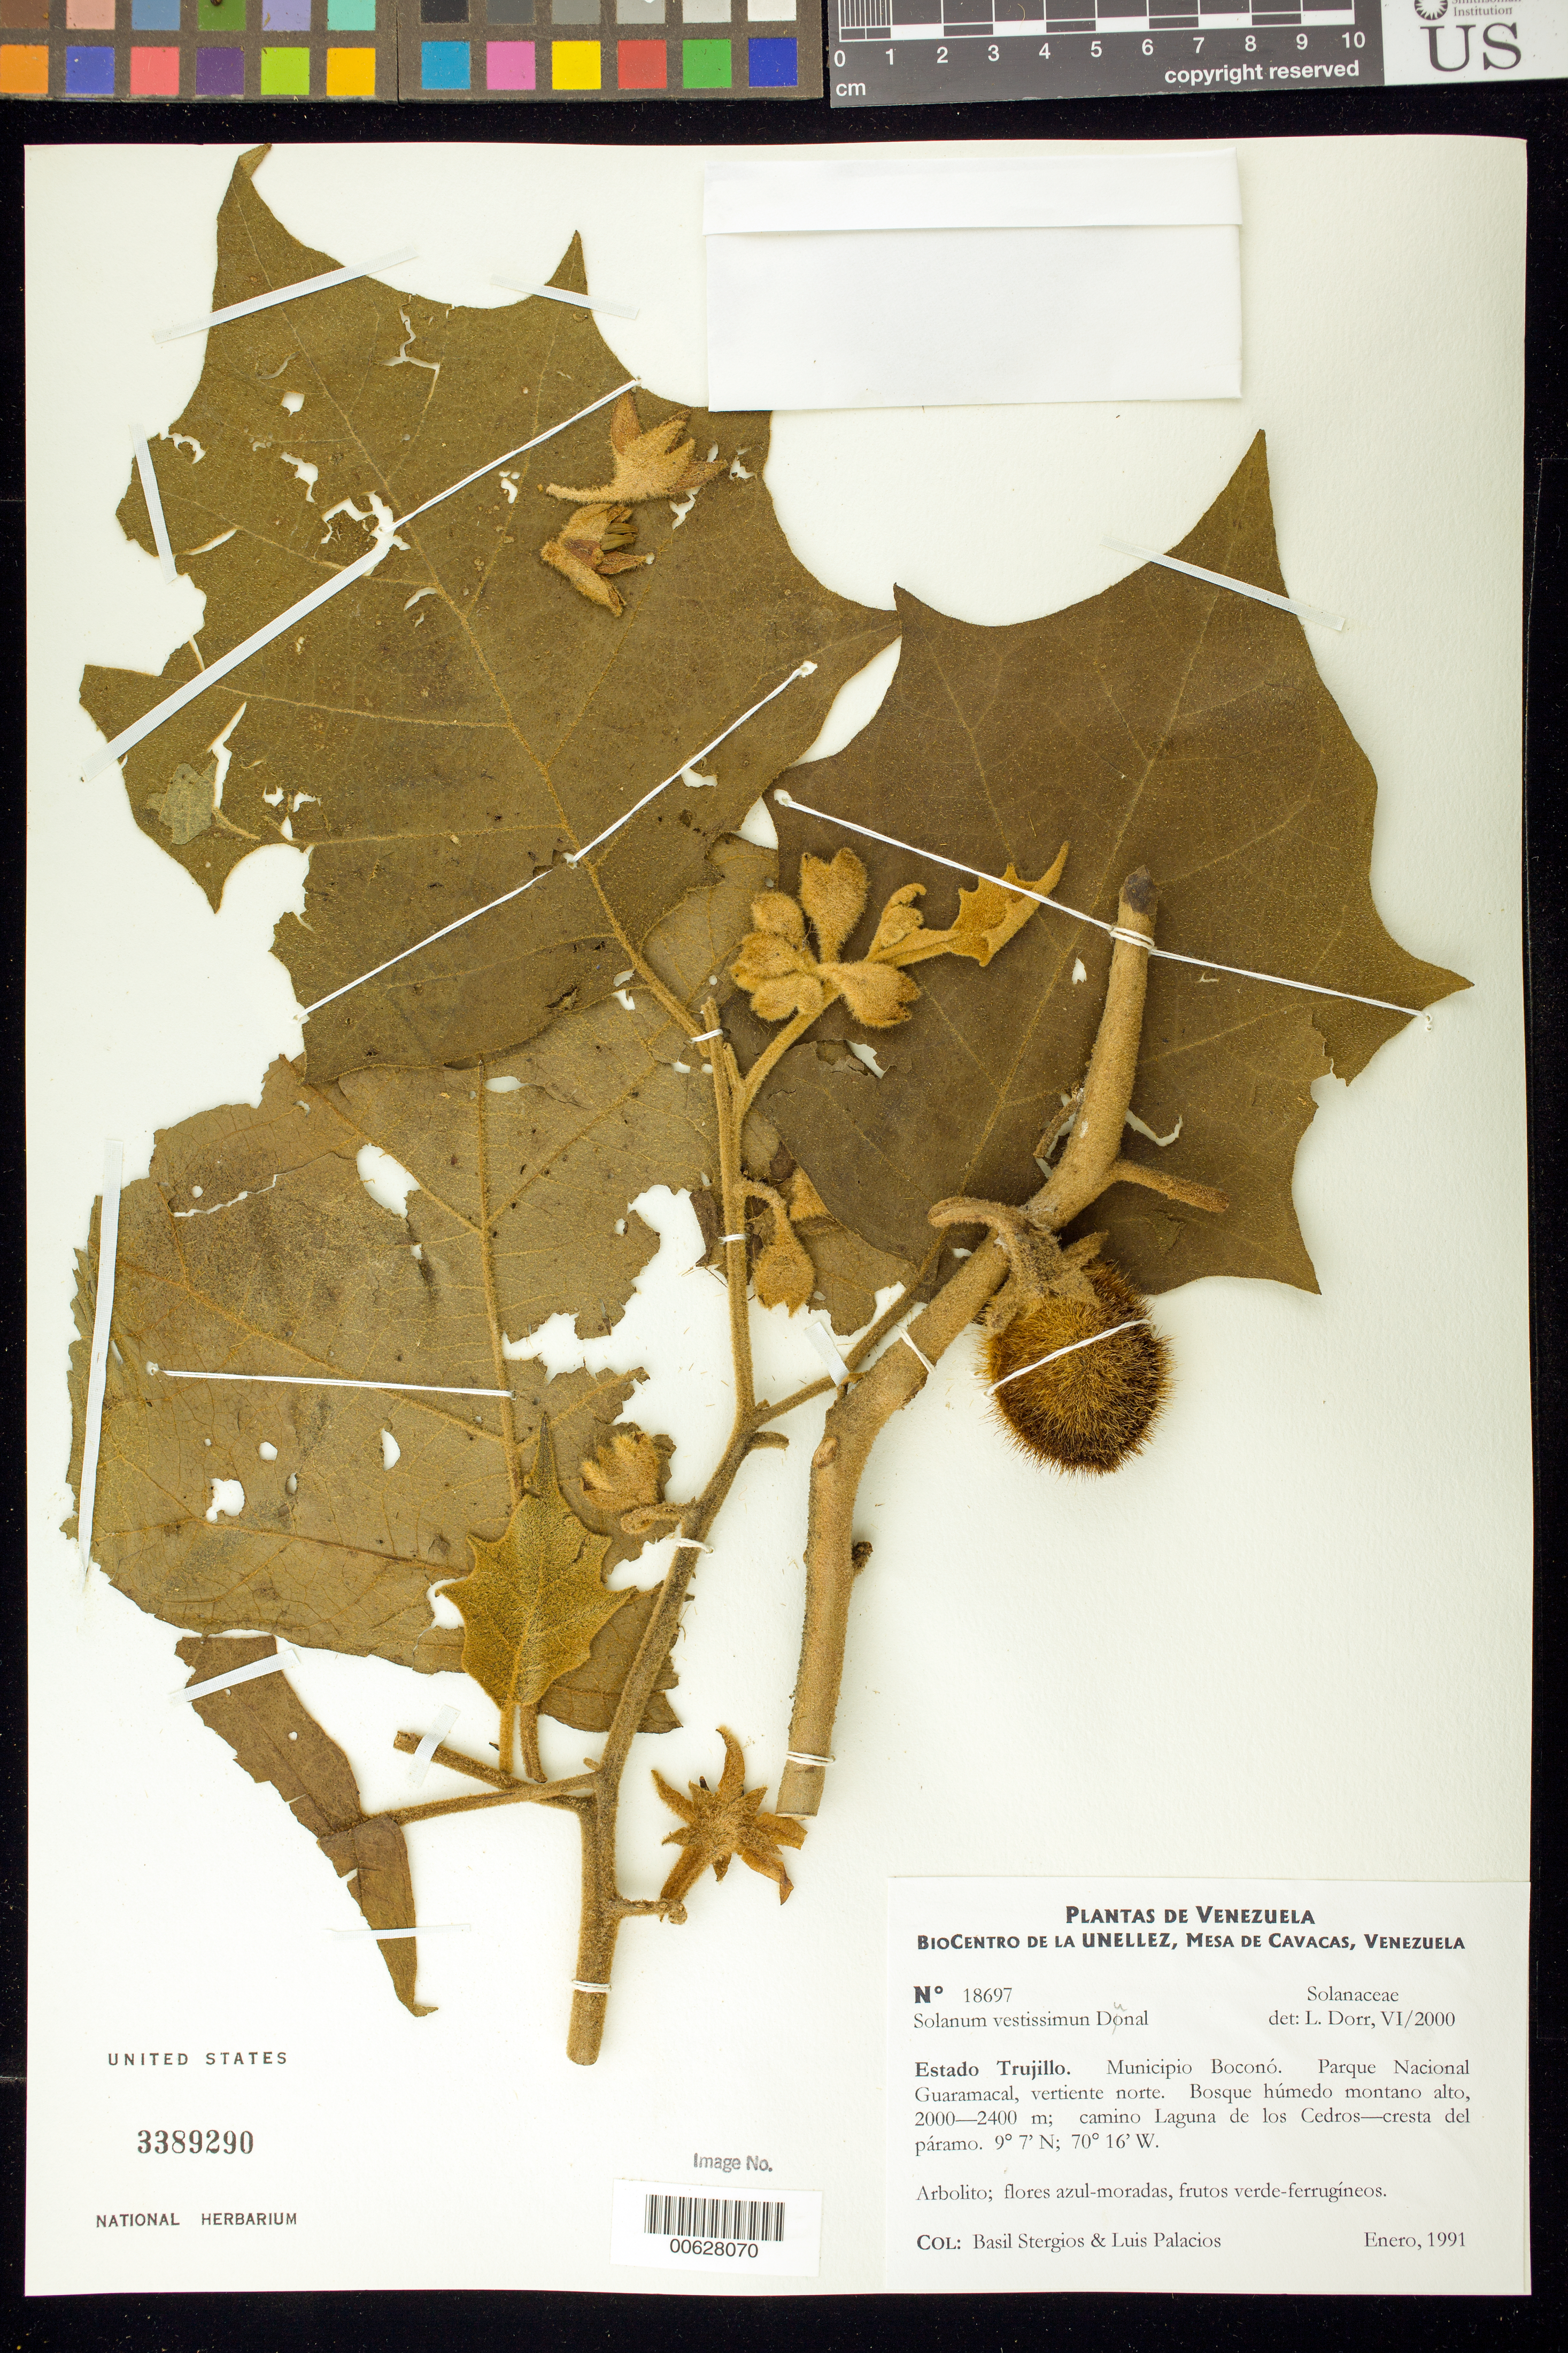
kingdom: Plantae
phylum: Tracheophyta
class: Magnoliopsida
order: Solanales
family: Solanaceae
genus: Solanum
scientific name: Solanum vestissimum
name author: Dunal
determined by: Dorr, L. J., (BOT), Smithsonian Institution - National Museum of Natural History (UNITED STATES)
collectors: B. G. Stergios & L. Palacios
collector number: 18697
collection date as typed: Jan 1991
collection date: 1991-01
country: Venezuela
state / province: Trujillo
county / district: Boconó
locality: Parque Nacional Guaramacal, vertiente N, camino laguna de los Cedros-cresta del páramo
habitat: Bosque húmedo montano alto.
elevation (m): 2000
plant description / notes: PORT, US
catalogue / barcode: US 3389209